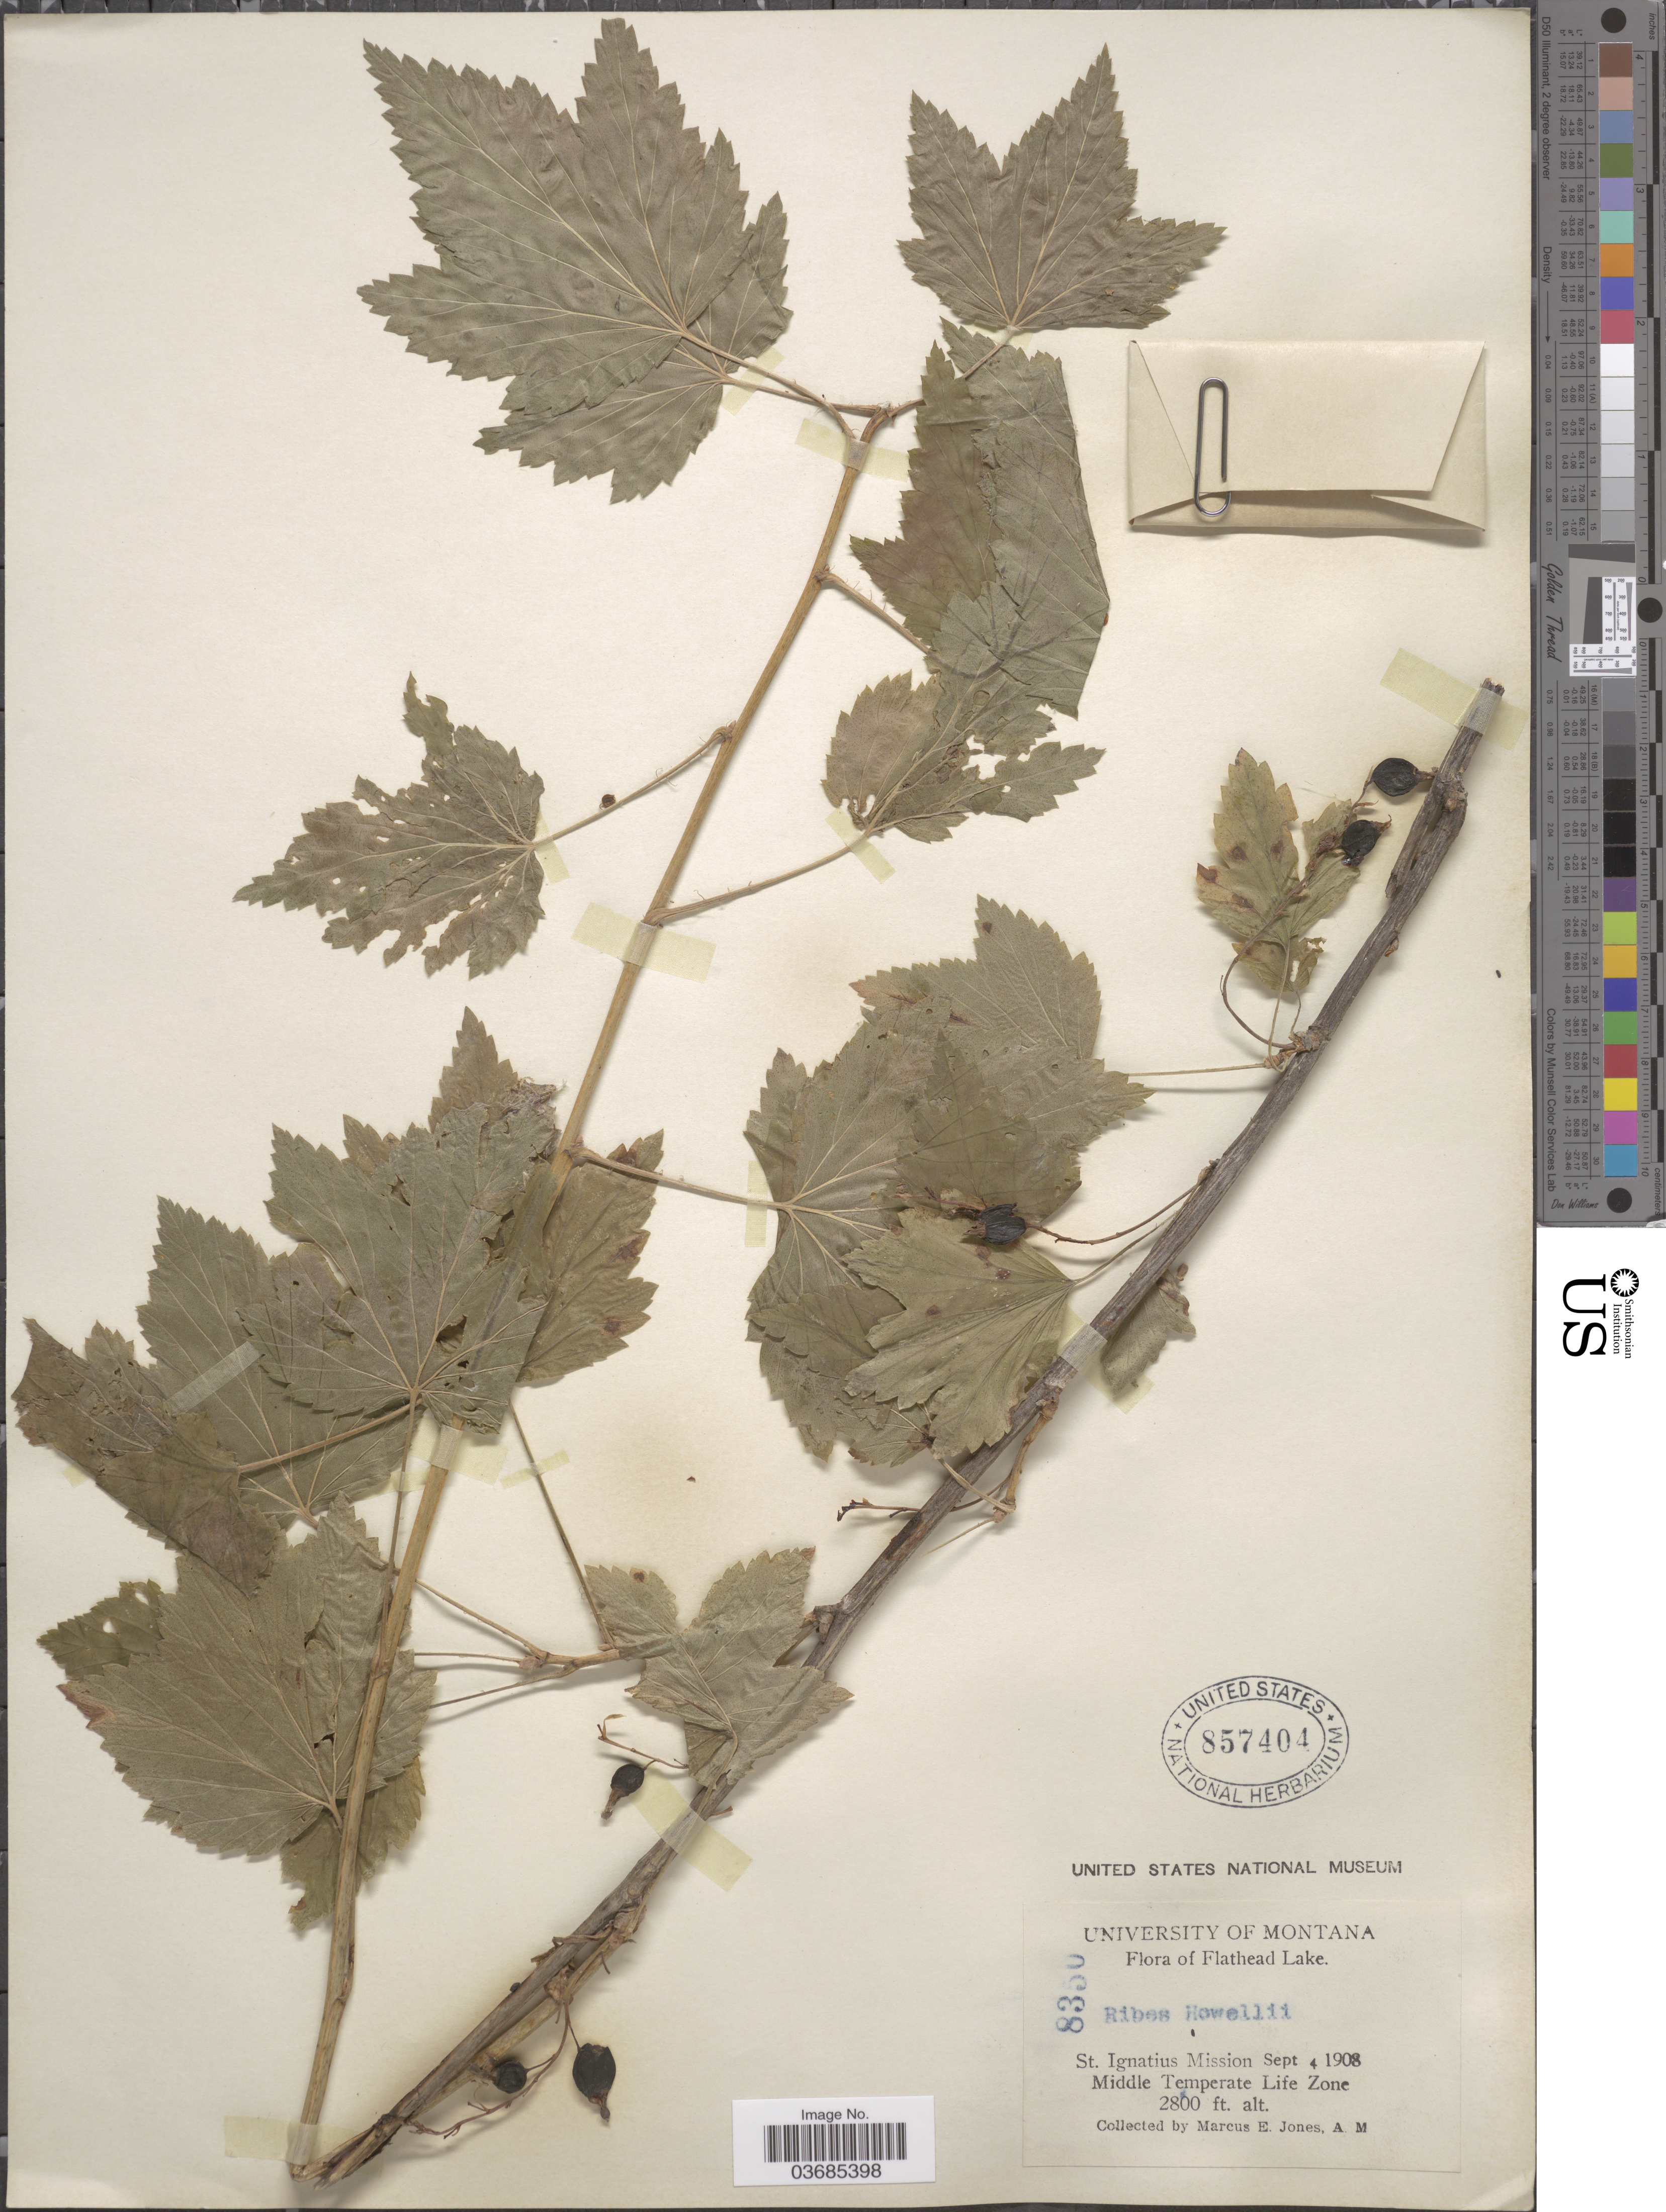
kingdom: Plantae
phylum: Tracheophyta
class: Magnoliopsida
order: Saxifragales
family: Grossulariaceae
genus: Ribes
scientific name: Ribes acerifolium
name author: Howell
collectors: M. E. Jones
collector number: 8350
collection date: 1908-09-04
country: United States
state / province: Montana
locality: Flathead Lake. St. Ignatius Mission. Middle Temperate Life Zone.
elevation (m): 853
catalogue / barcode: US 857404